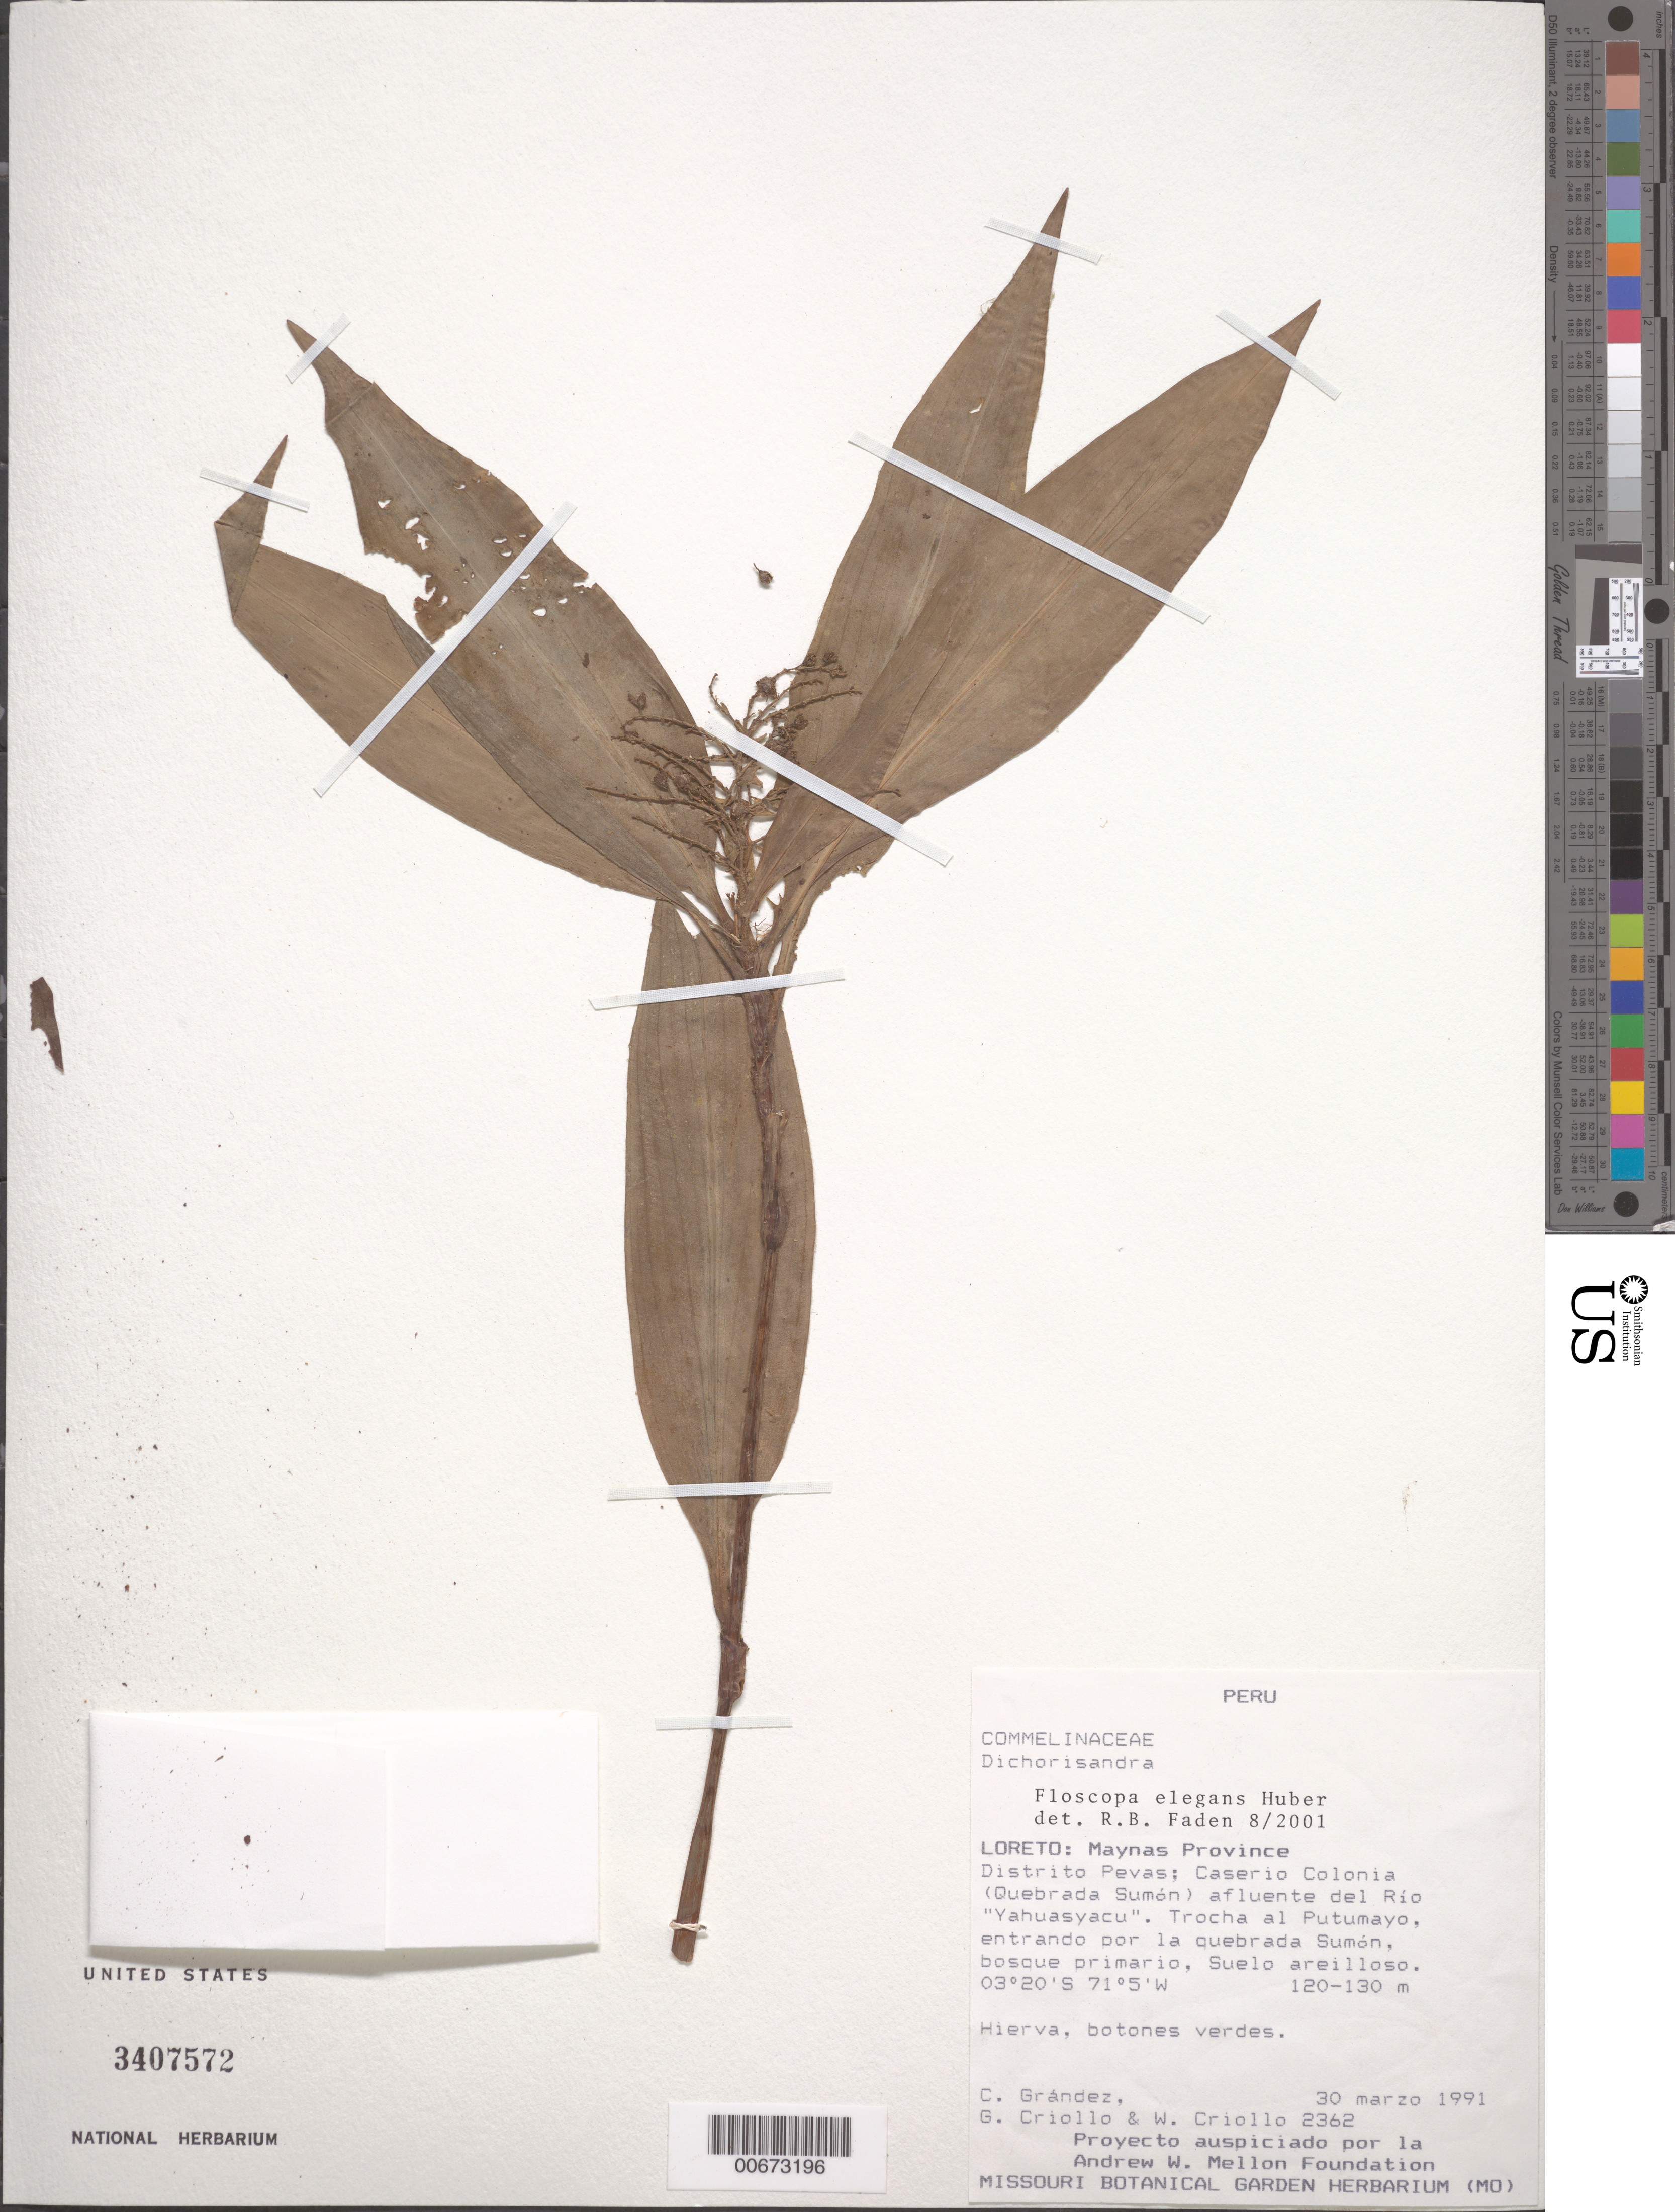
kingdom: Plantae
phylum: Tracheophyta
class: Liliopsida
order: Commelinales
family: Commelinaceae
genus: Floscopa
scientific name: Floscopa elegans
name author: Huber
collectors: C. Grández, G. Criollo & E. Criollo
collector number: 2362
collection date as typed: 30 Mar 1991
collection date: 1991-03-30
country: Peru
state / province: Loreto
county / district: Maynas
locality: Pevas, Caserio Colonia.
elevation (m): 120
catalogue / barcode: US 3407572